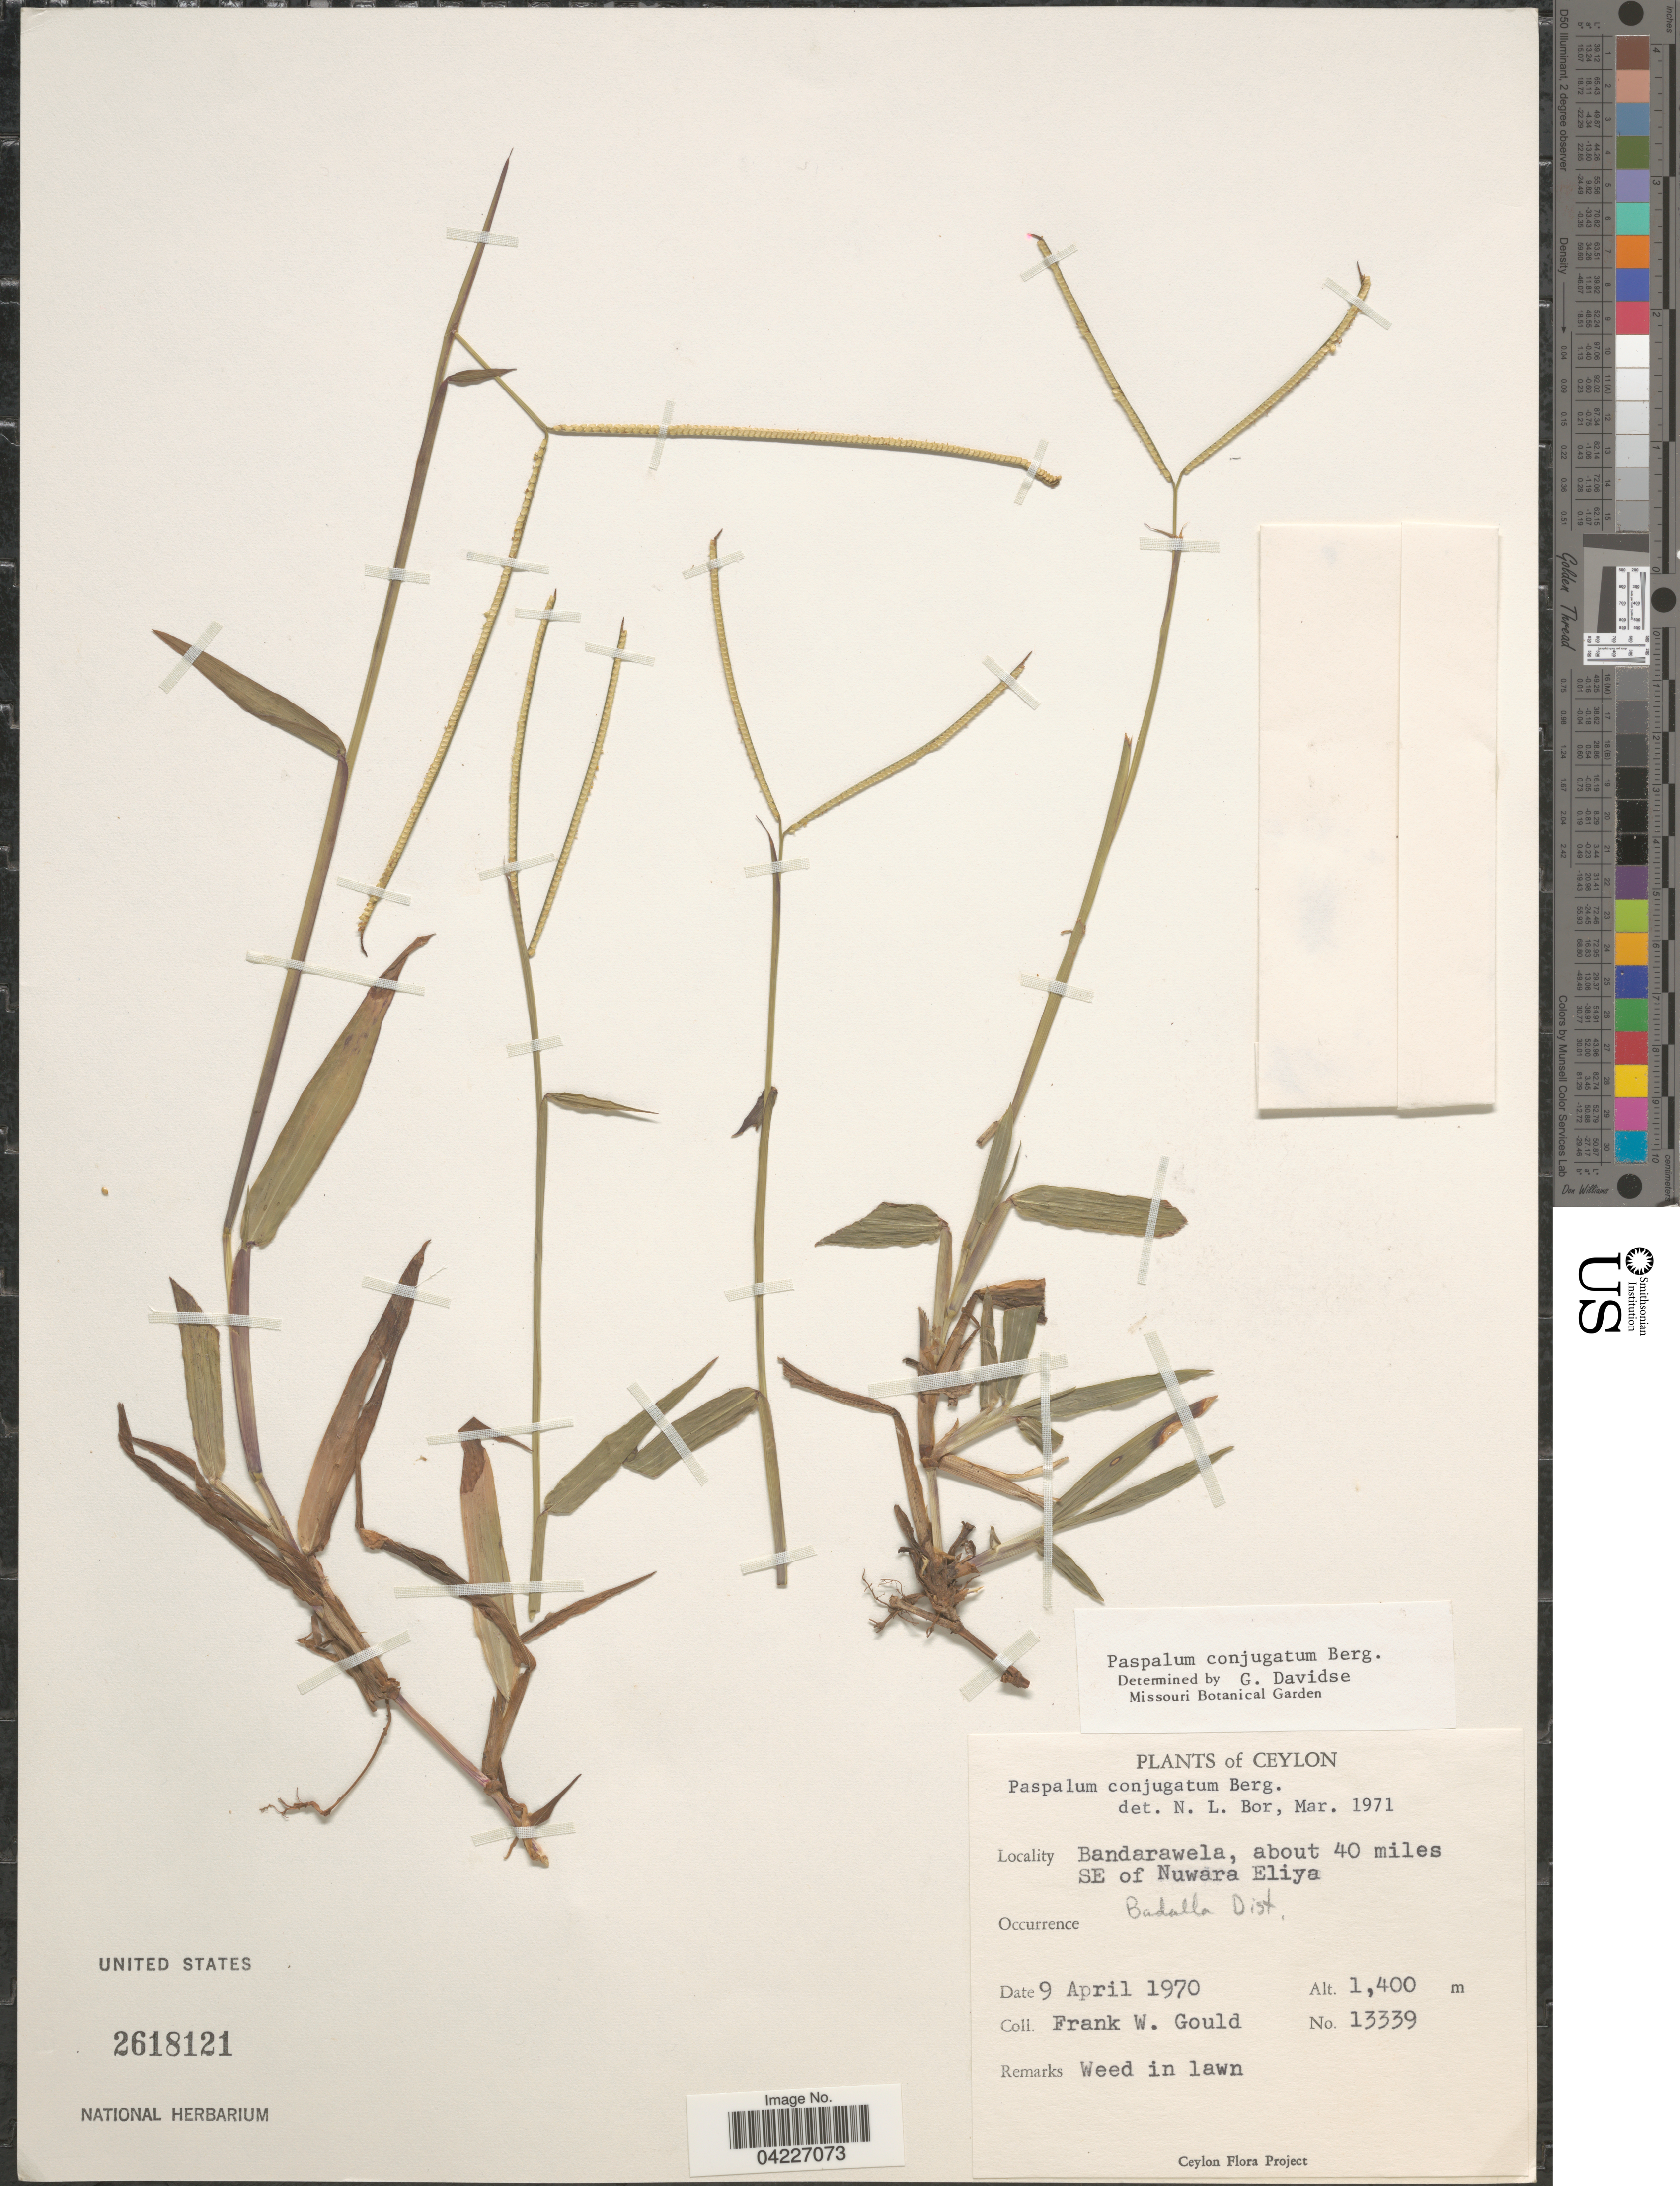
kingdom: Plantae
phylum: Tracheophyta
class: Liliopsida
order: Poales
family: Poaceae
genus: Paspalum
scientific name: Paspalum conjugatum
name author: P.J. Bergius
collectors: F. W. Gould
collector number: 13339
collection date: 1970-04-09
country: Sri Lanka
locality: Ceylon. Bandarawela, about 40 miles SE of Nuwara Eliya. Badulla Dist.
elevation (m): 1400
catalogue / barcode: US 2618121